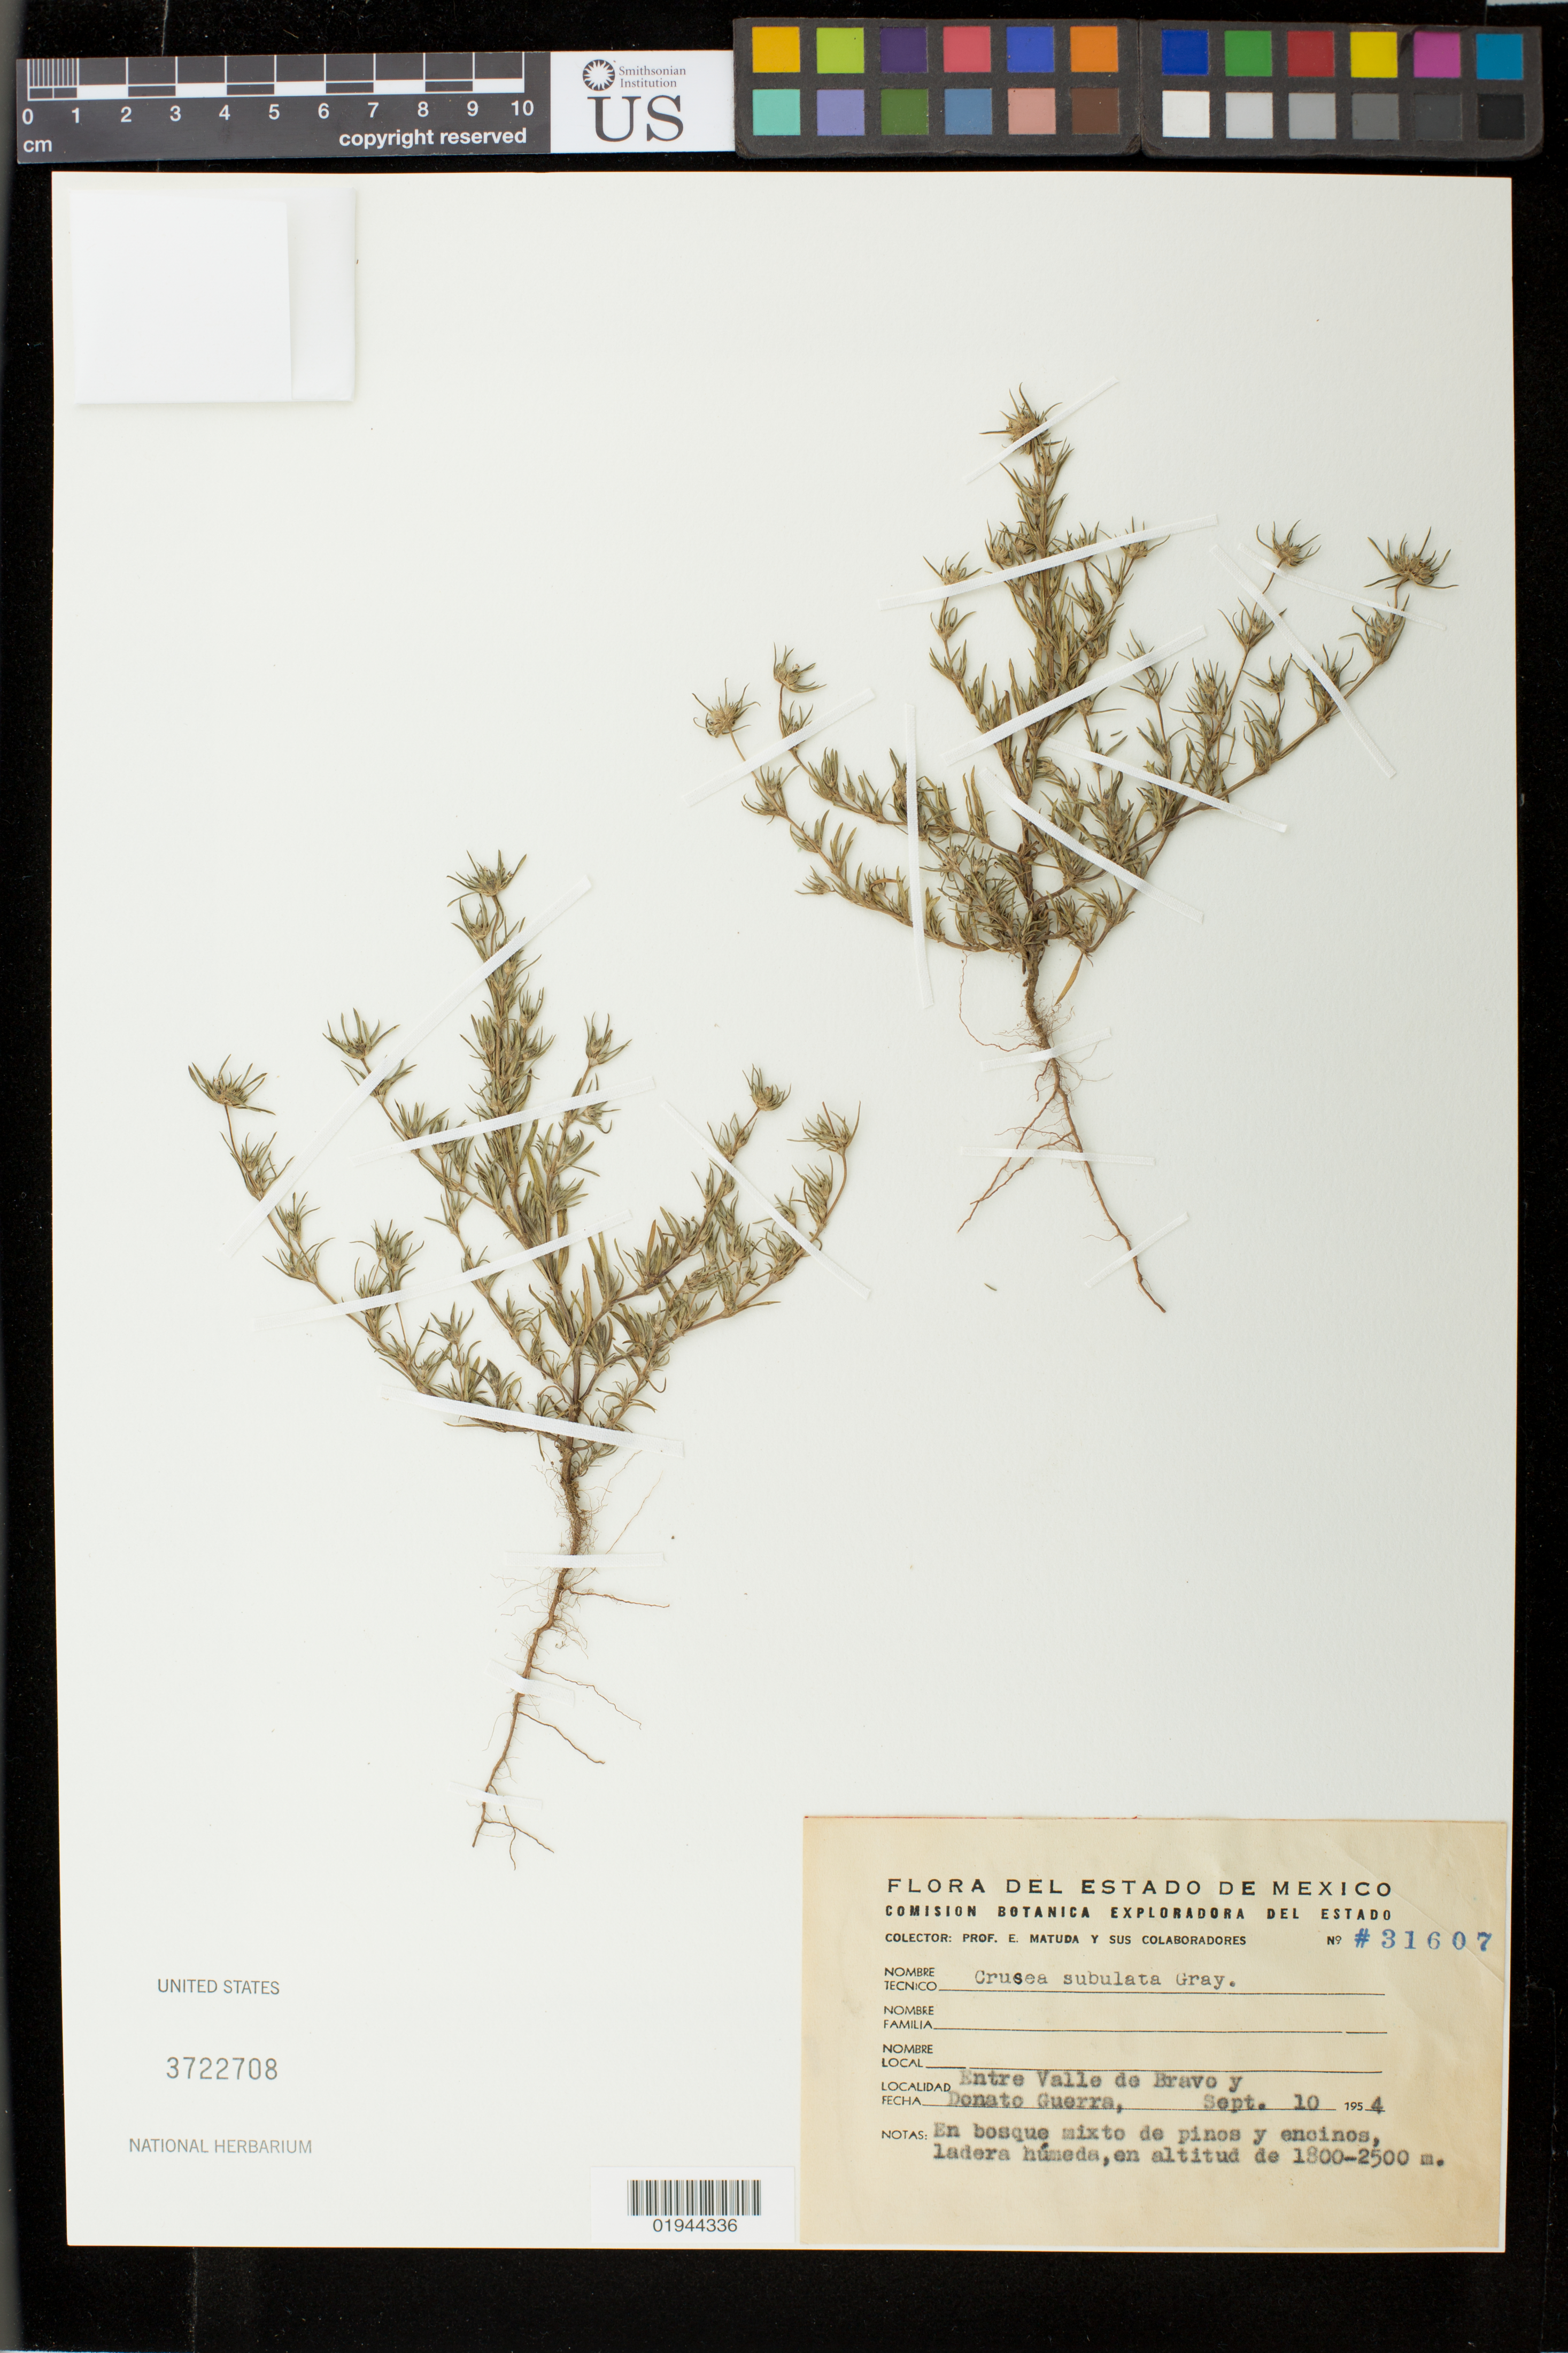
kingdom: Plantae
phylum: Tracheophyta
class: Magnoliopsida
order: Gentianales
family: Rubiaceae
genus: Crusea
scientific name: Crusea diversifolia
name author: (Kunth) W.R. Anderson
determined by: Strong, Mark T., (BOT), Smithsonian Institution - National Museum of Natural History (UNITED STATES)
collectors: E. Matuda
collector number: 31607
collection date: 1954-09-10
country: Mexico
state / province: México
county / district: Valle de Bravo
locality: Entre Valle de Bravo y Donato Guerra.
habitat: En bosque mixto de pinos y encinos, ladera humeda.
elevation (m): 1800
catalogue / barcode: US 3722708